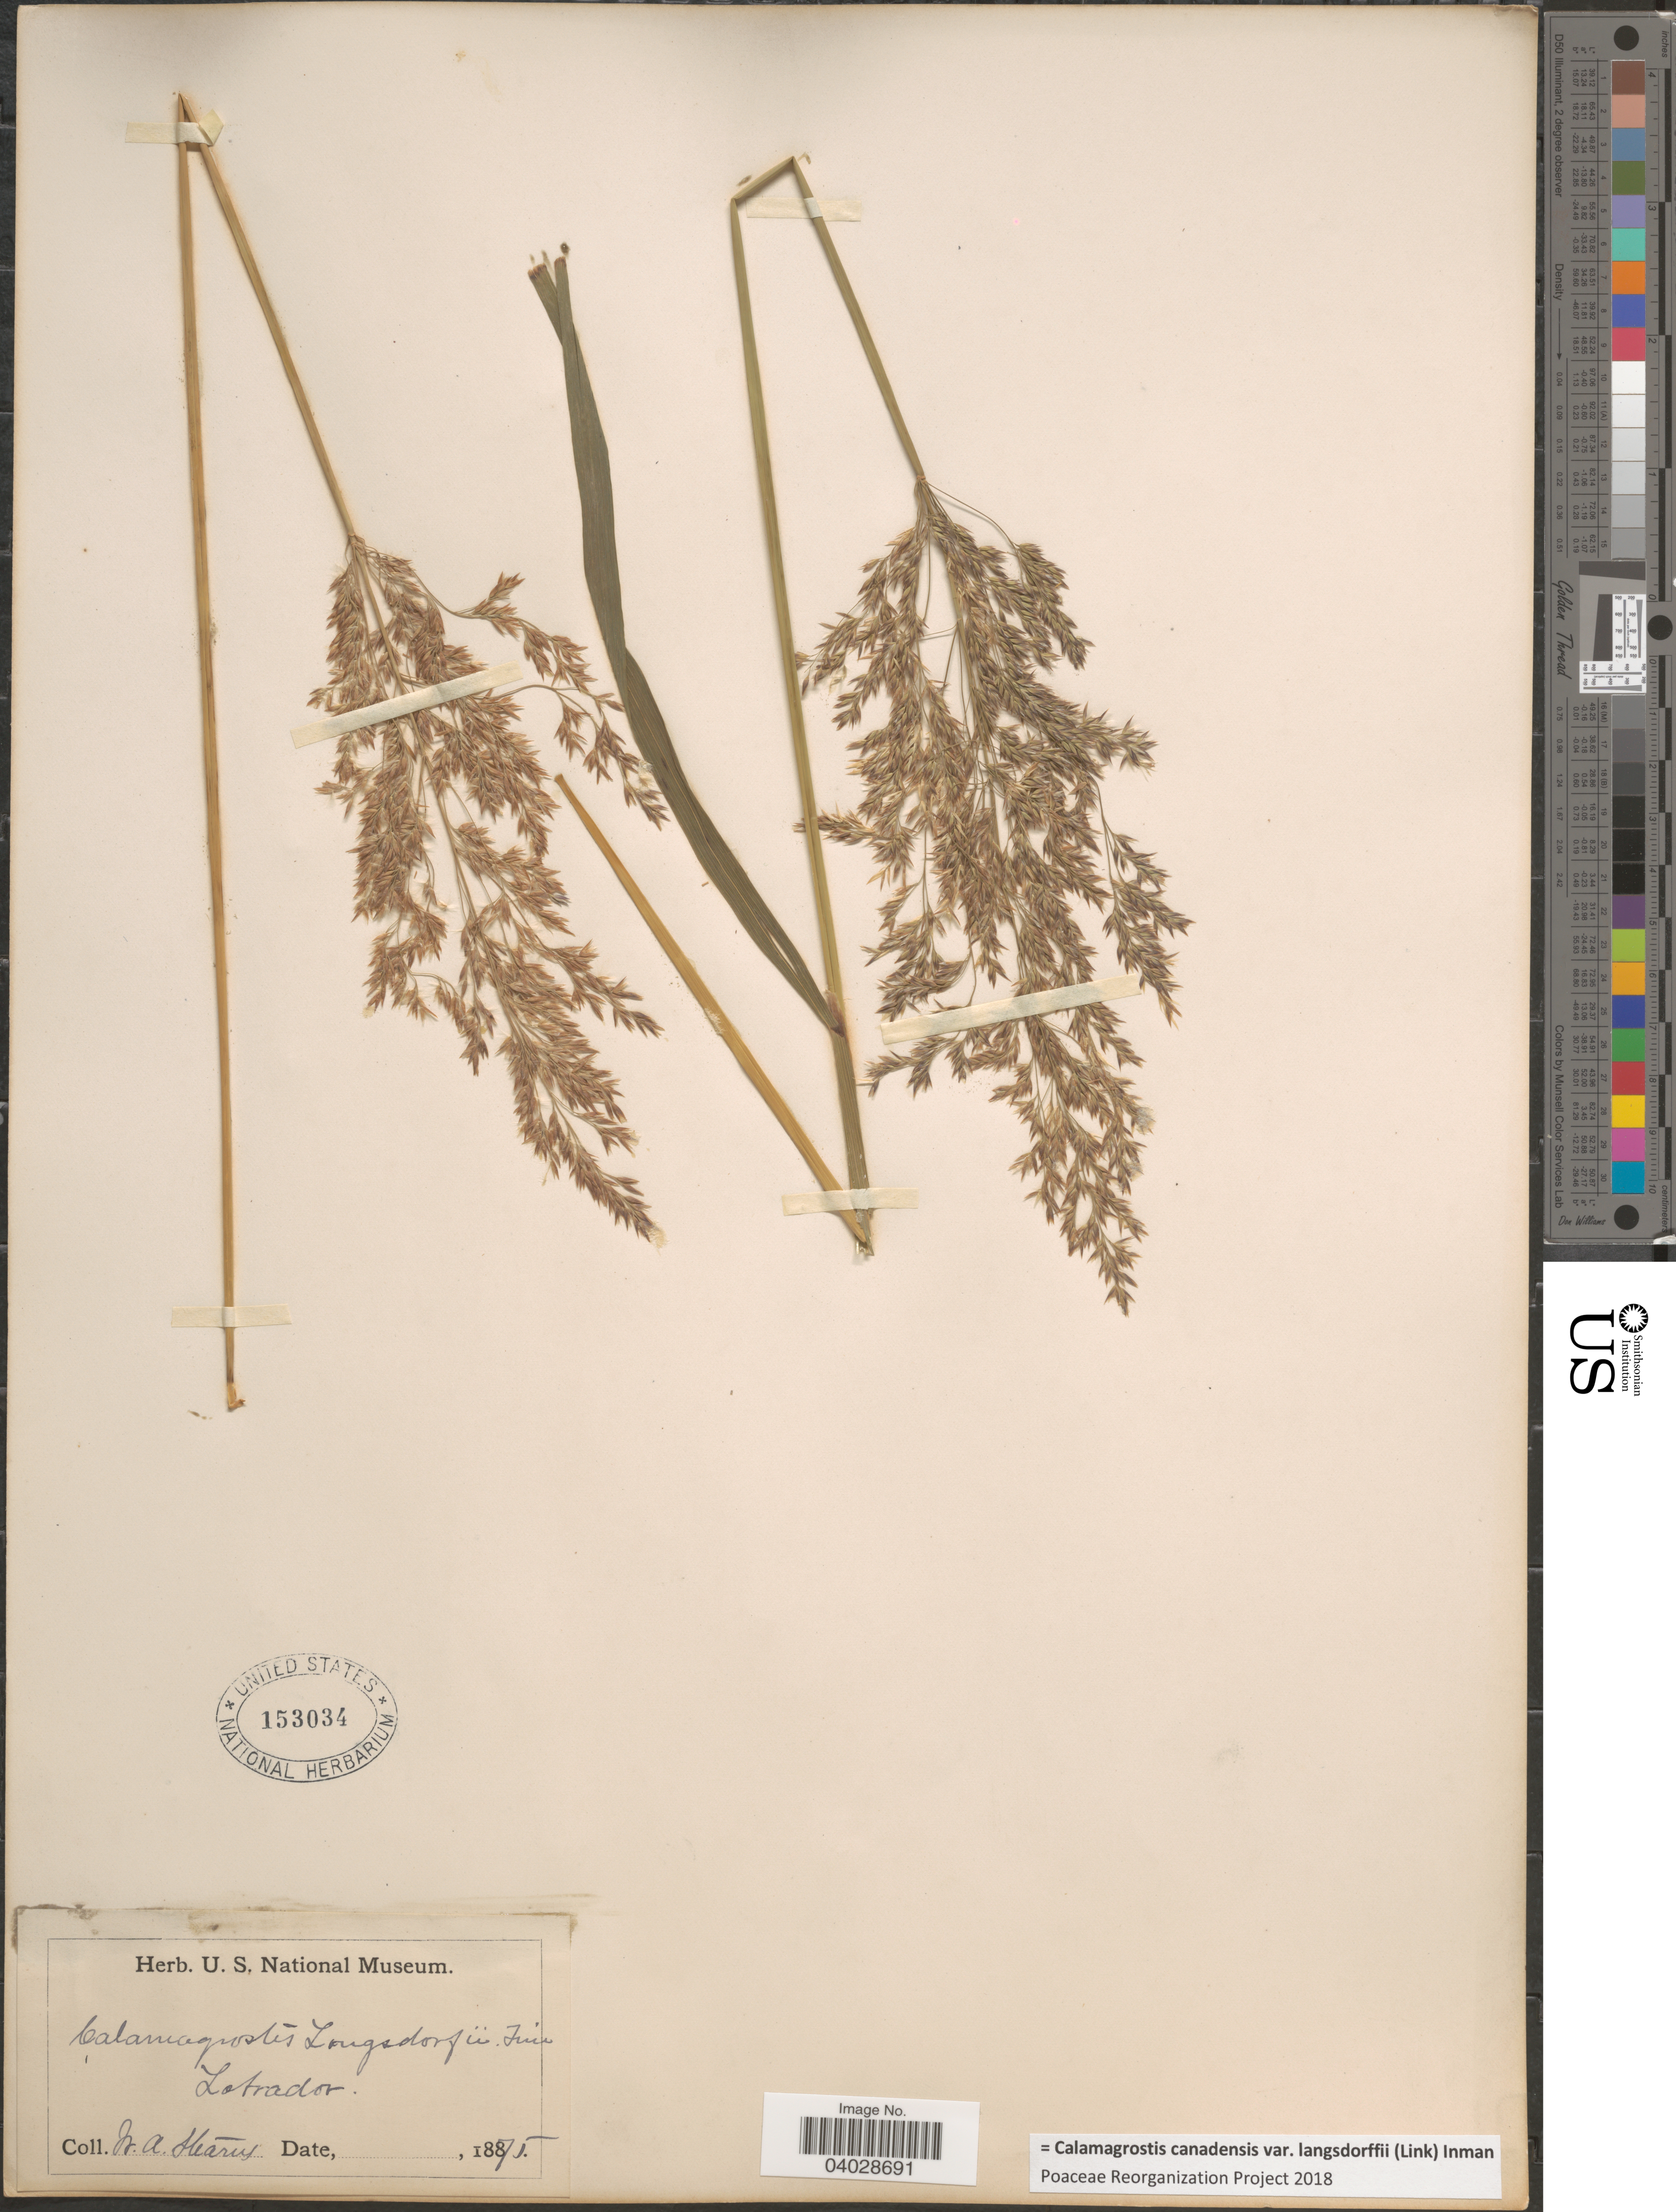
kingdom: Plantae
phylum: Tracheophyta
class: Liliopsida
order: Poales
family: Poaceae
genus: Calamagrostis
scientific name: Calamagrostis canadensis var. langsdorffii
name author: (Link) Inman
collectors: W. Stearns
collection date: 1875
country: Canada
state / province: Newfoundland and Labrador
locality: Labrador.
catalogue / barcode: US 153034